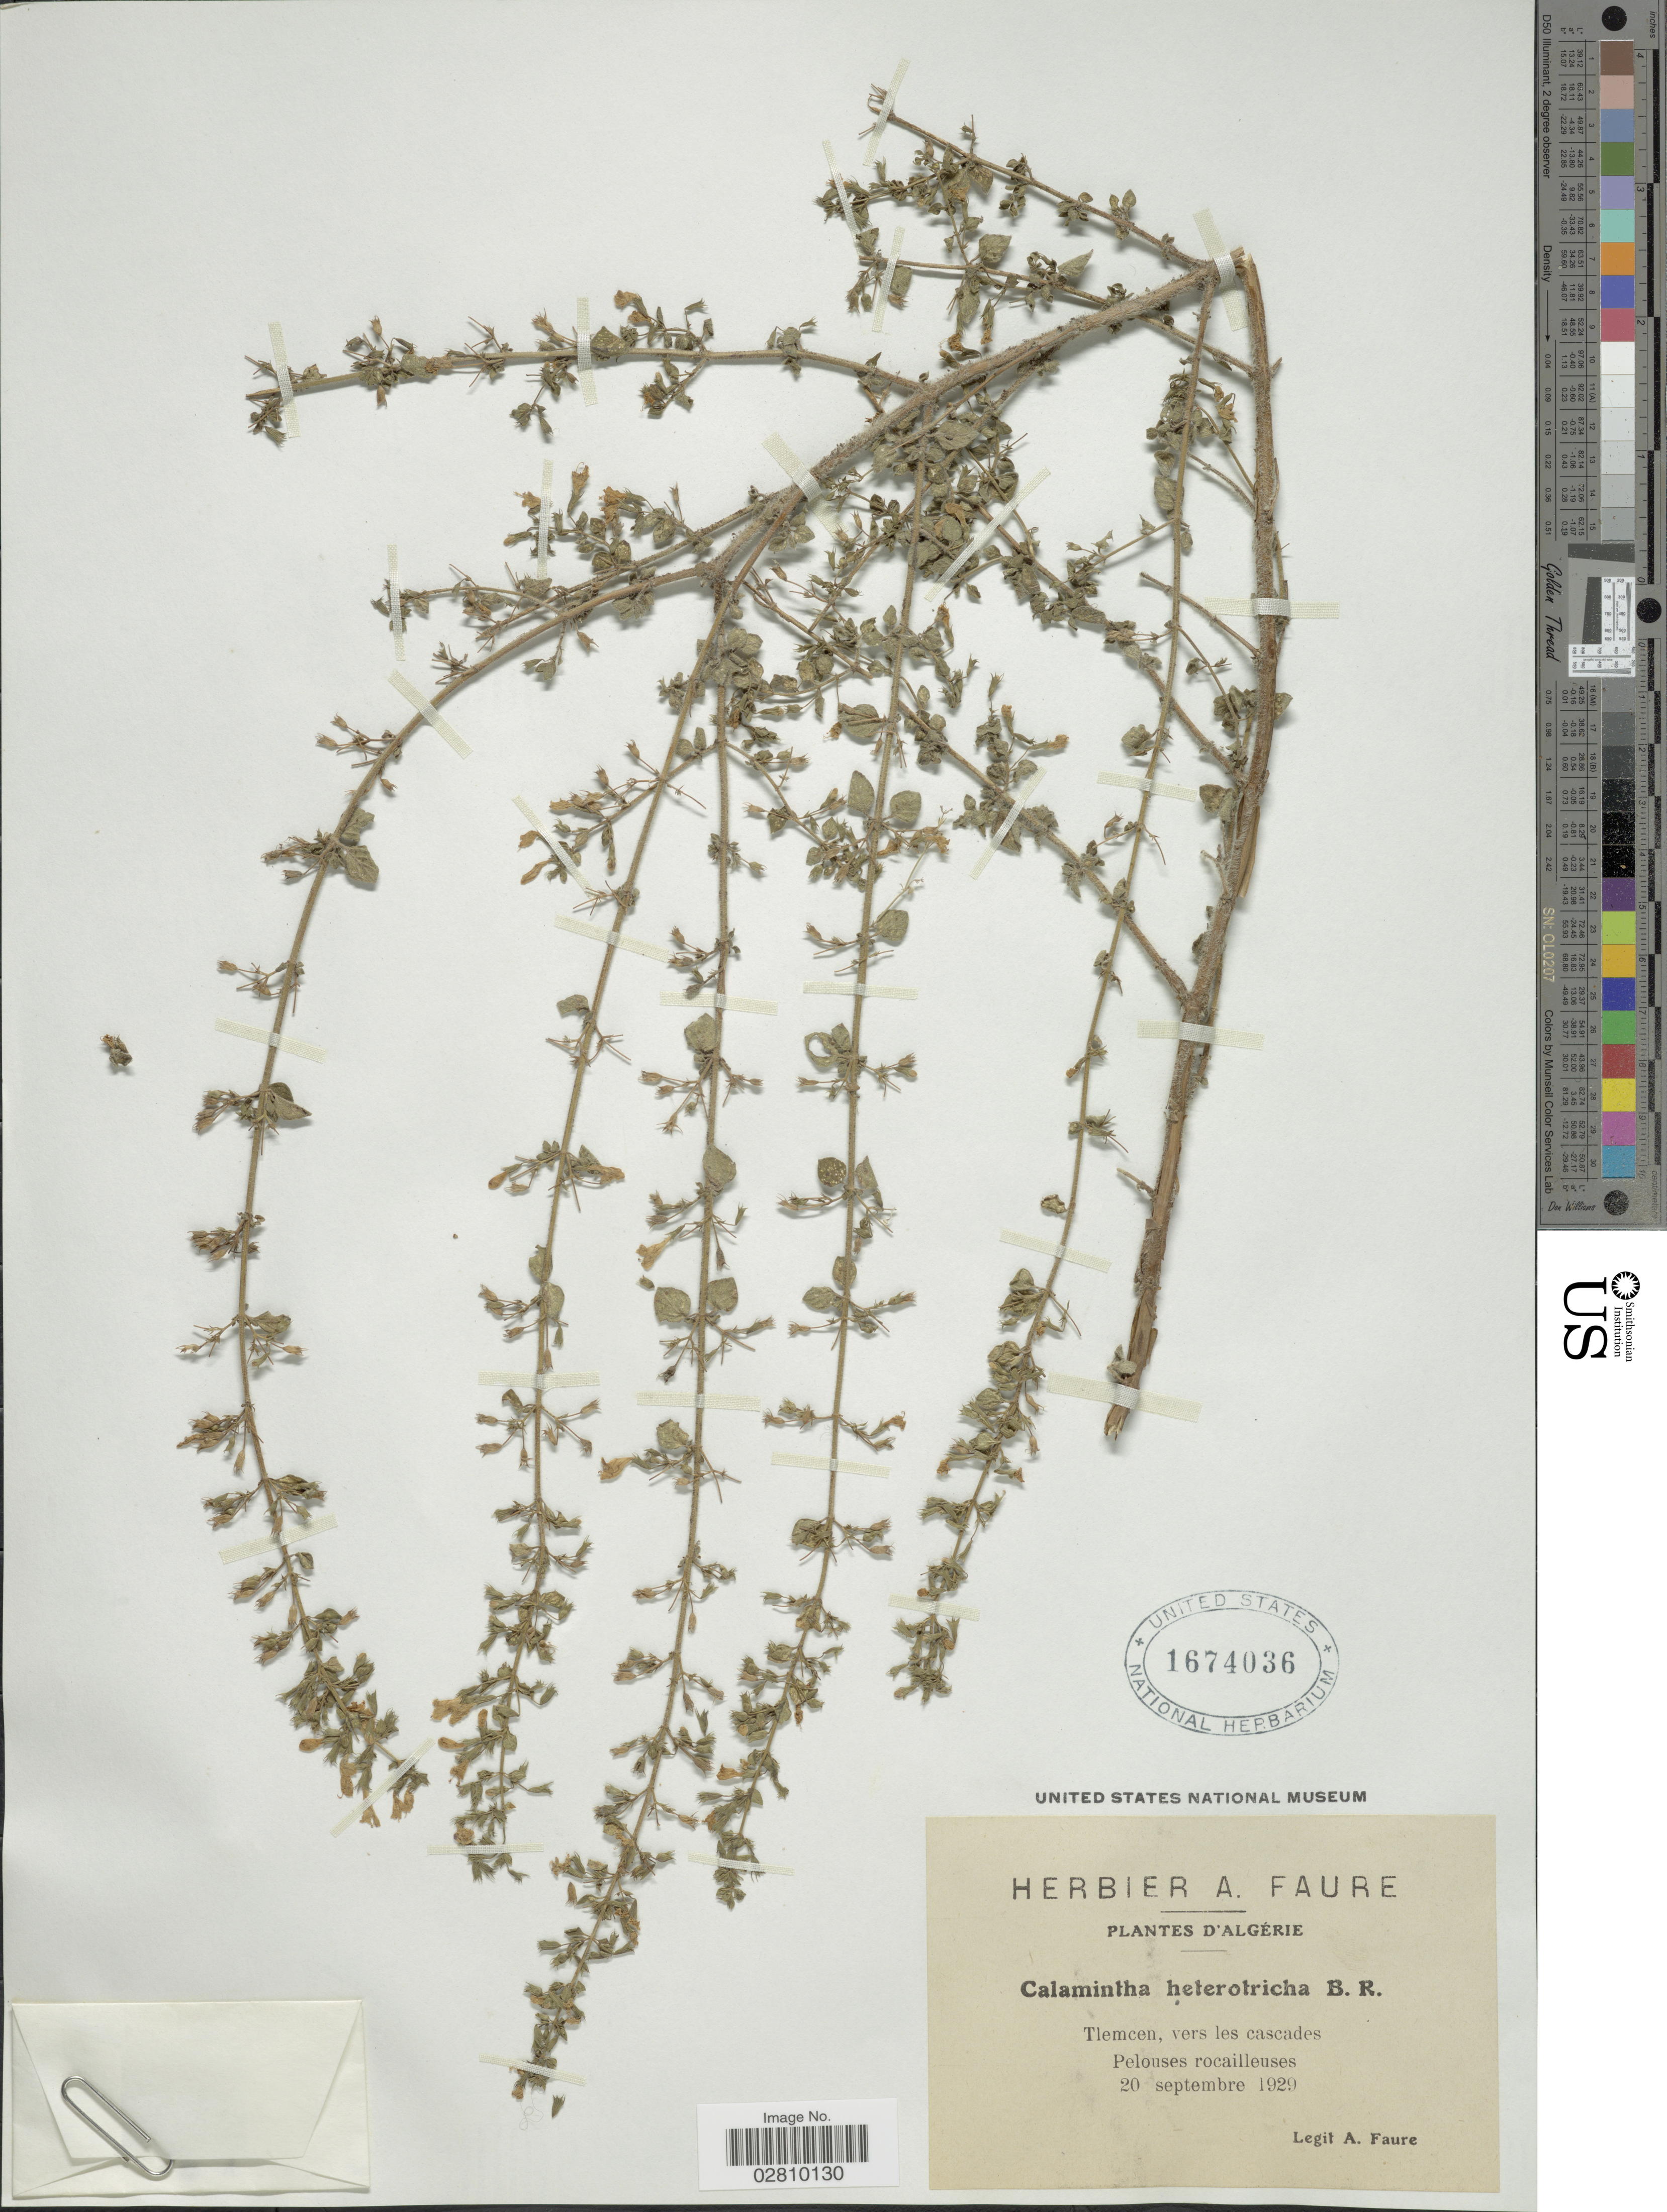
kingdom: Plantae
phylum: Tracheophyta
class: Magnoliopsida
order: Lamiales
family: Lamiaceae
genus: Calamintha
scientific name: Calamintha heterotricha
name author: Boiss. & Reut.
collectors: A. Faure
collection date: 1929-09-20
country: Algeria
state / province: Tlemcen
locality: Vers les cascades. Pelouses rocailleuses.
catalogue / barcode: US 1674036